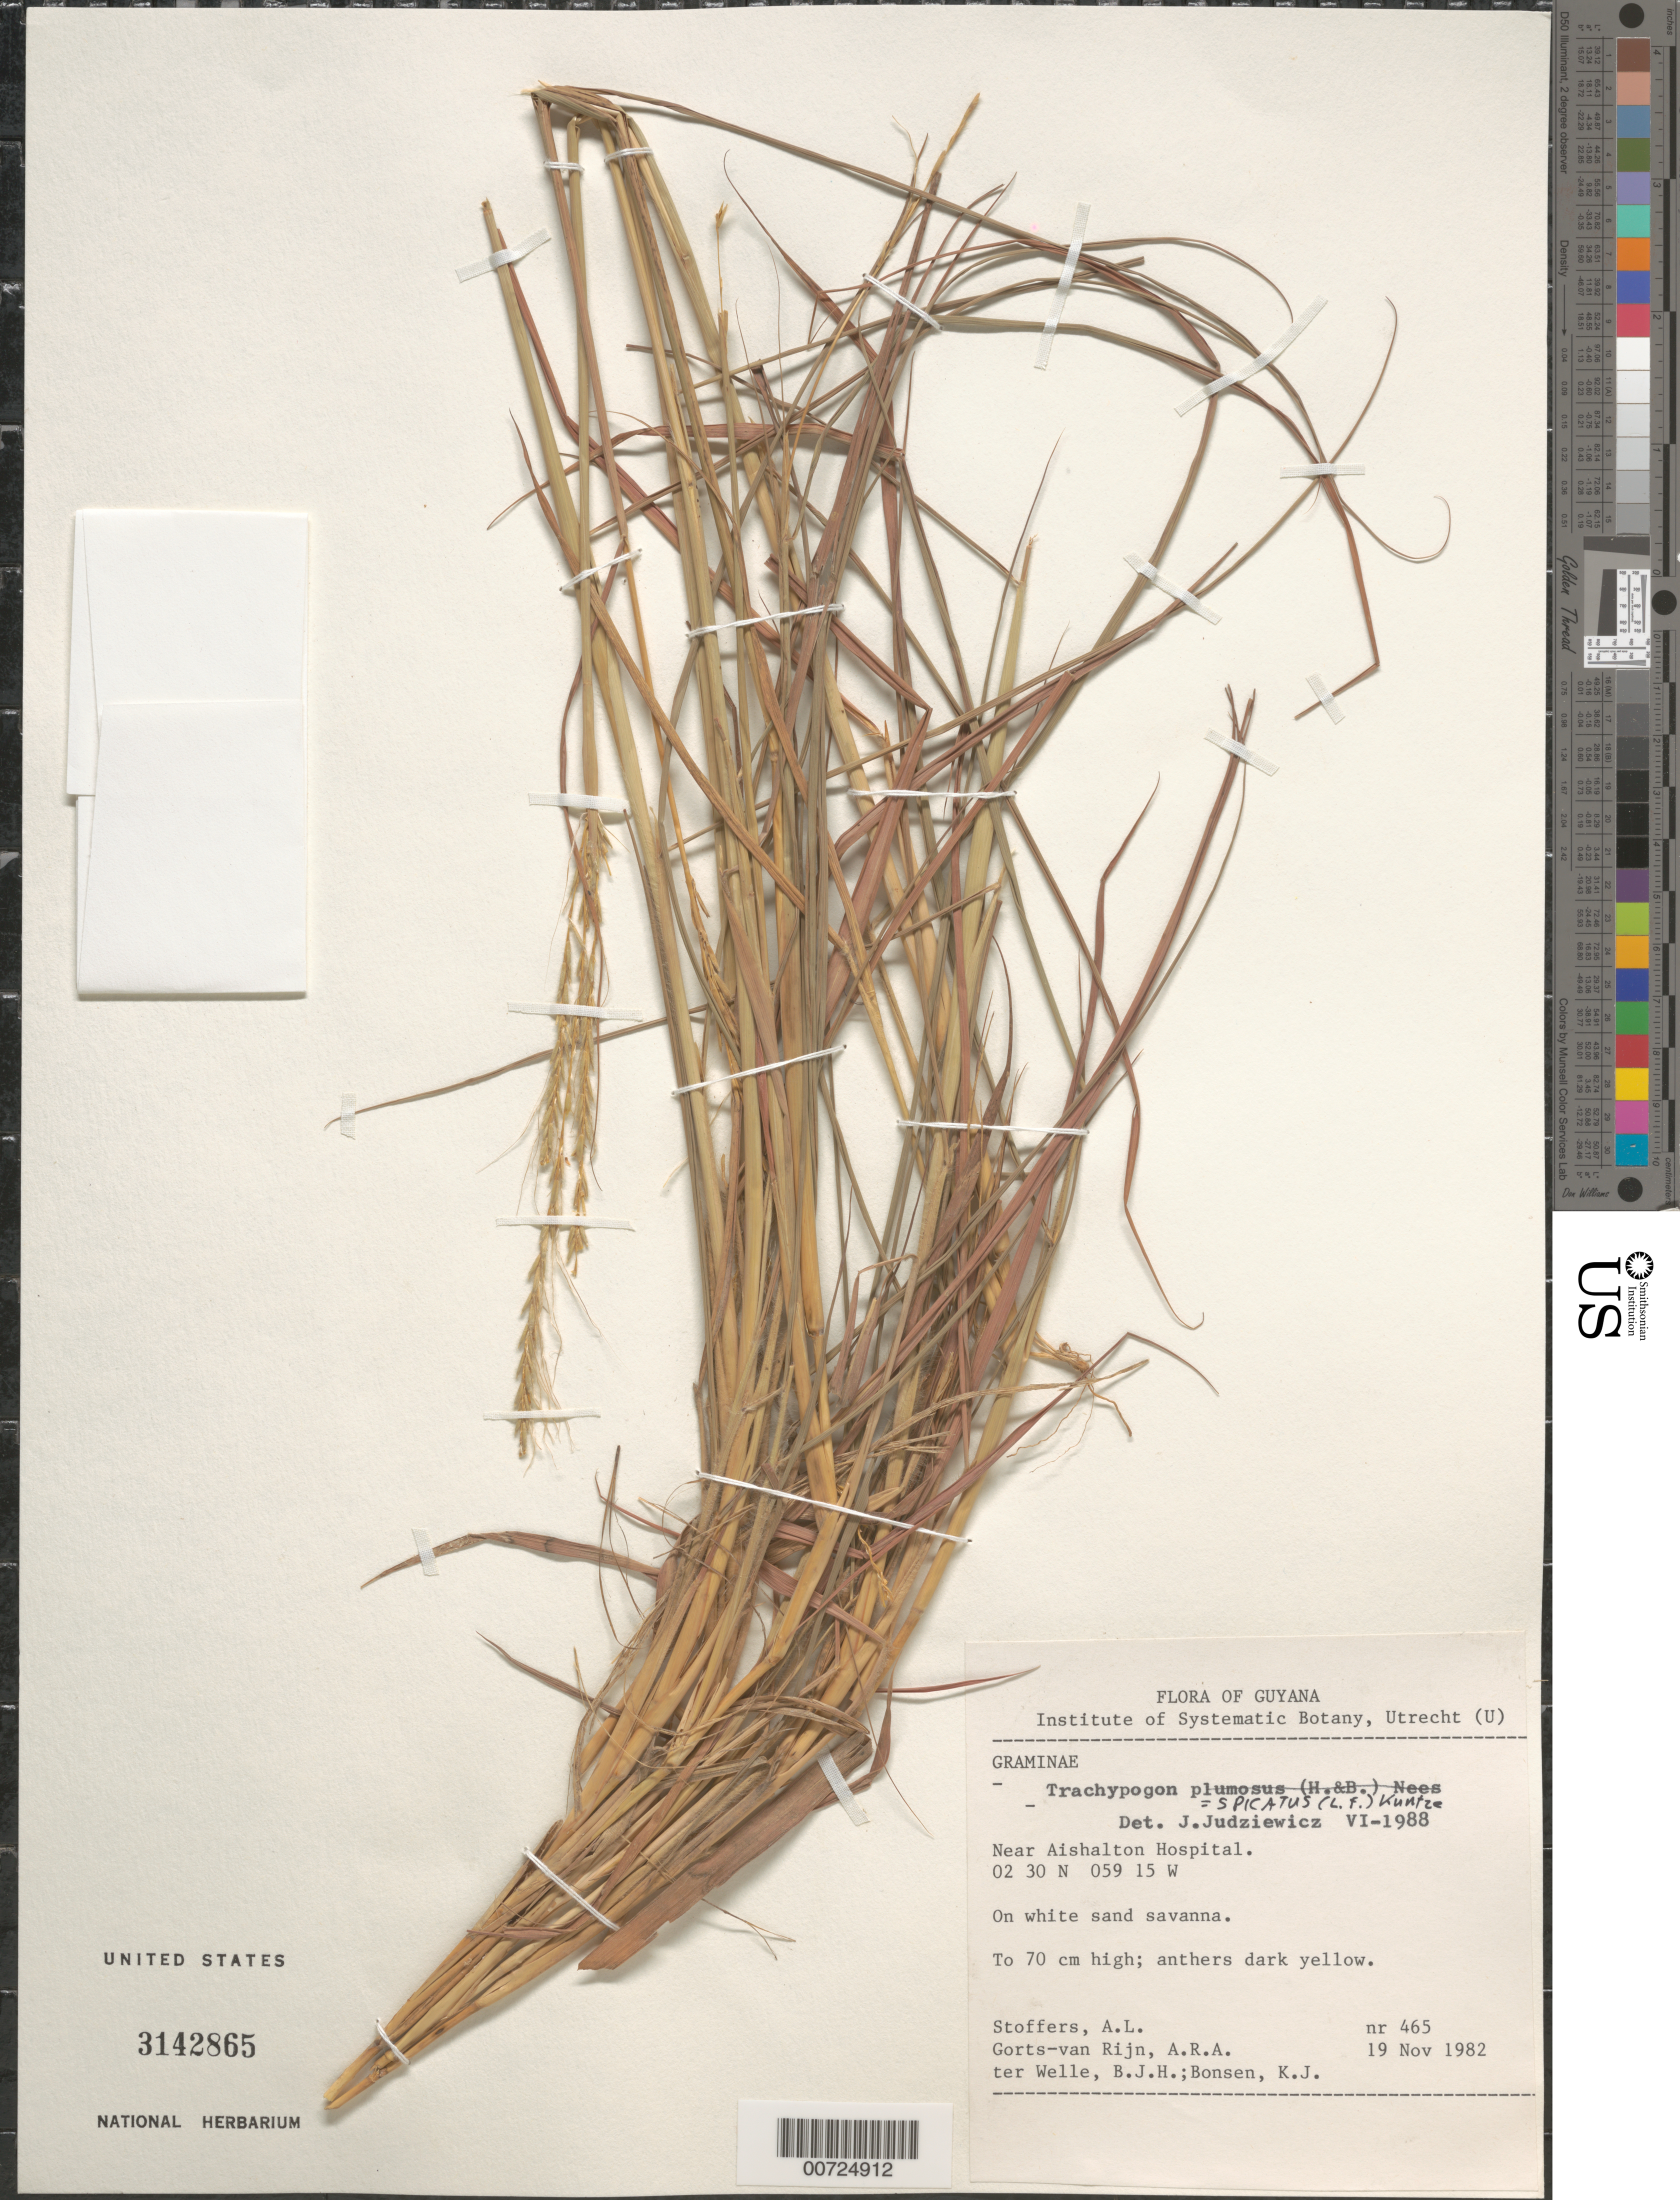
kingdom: Plantae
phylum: Tracheophyta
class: Liliopsida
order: Poales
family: Poaceae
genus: Trachypogon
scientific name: Trachypogon plumosus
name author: (Humb. & Bonpl.) Nees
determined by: Judziewicz, E. J.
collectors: A. Stoffers, A. .R. A. Görts-van Rijn, B. Welle & K. Bonsen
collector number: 465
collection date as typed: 19-Nov-82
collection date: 1982-11-19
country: Guyana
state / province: U. Takutu-U. Essequibo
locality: Aishalton Hospital, vic.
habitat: White sand savanna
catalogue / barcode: US 3142865